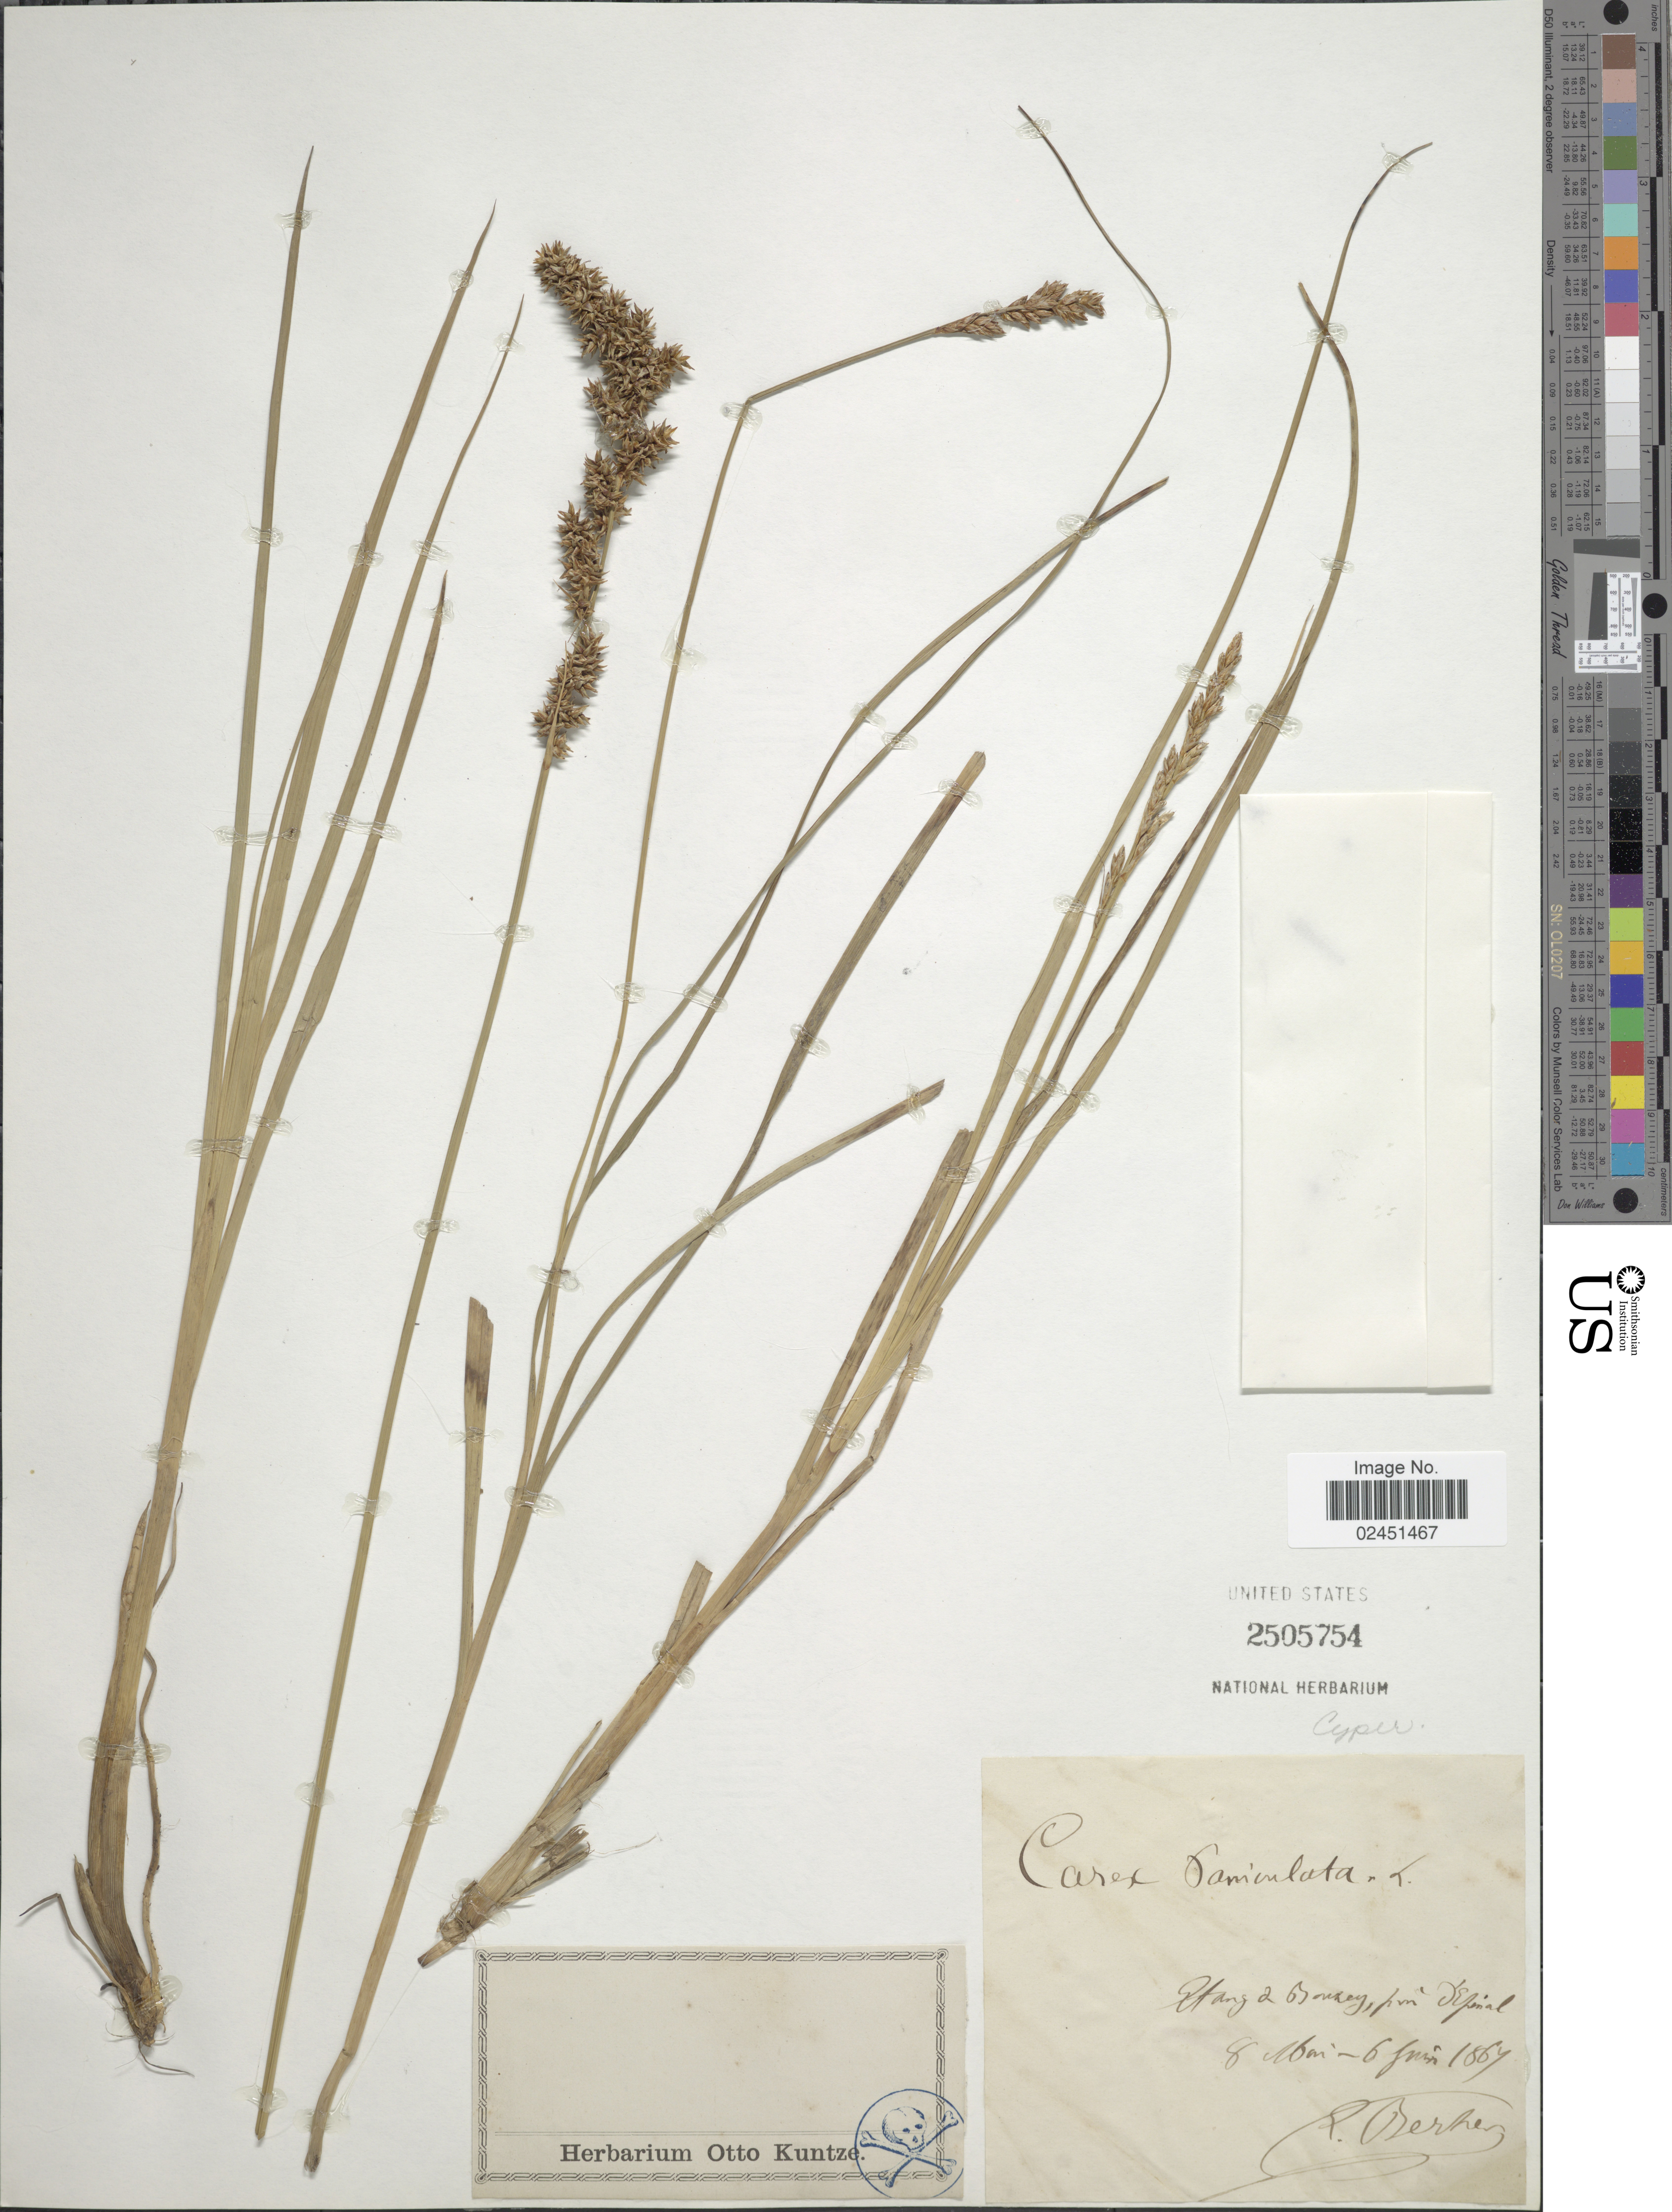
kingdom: Plantae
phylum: Tracheophyta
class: Liliopsida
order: Poales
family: Cyperaceae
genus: Carex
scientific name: Carex paniculata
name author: L.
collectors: Berher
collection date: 1867-05-08/1867-06-06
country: France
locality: Etanz a Bouzey, pin d'Epinal [interpreted]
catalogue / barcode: US 2505754